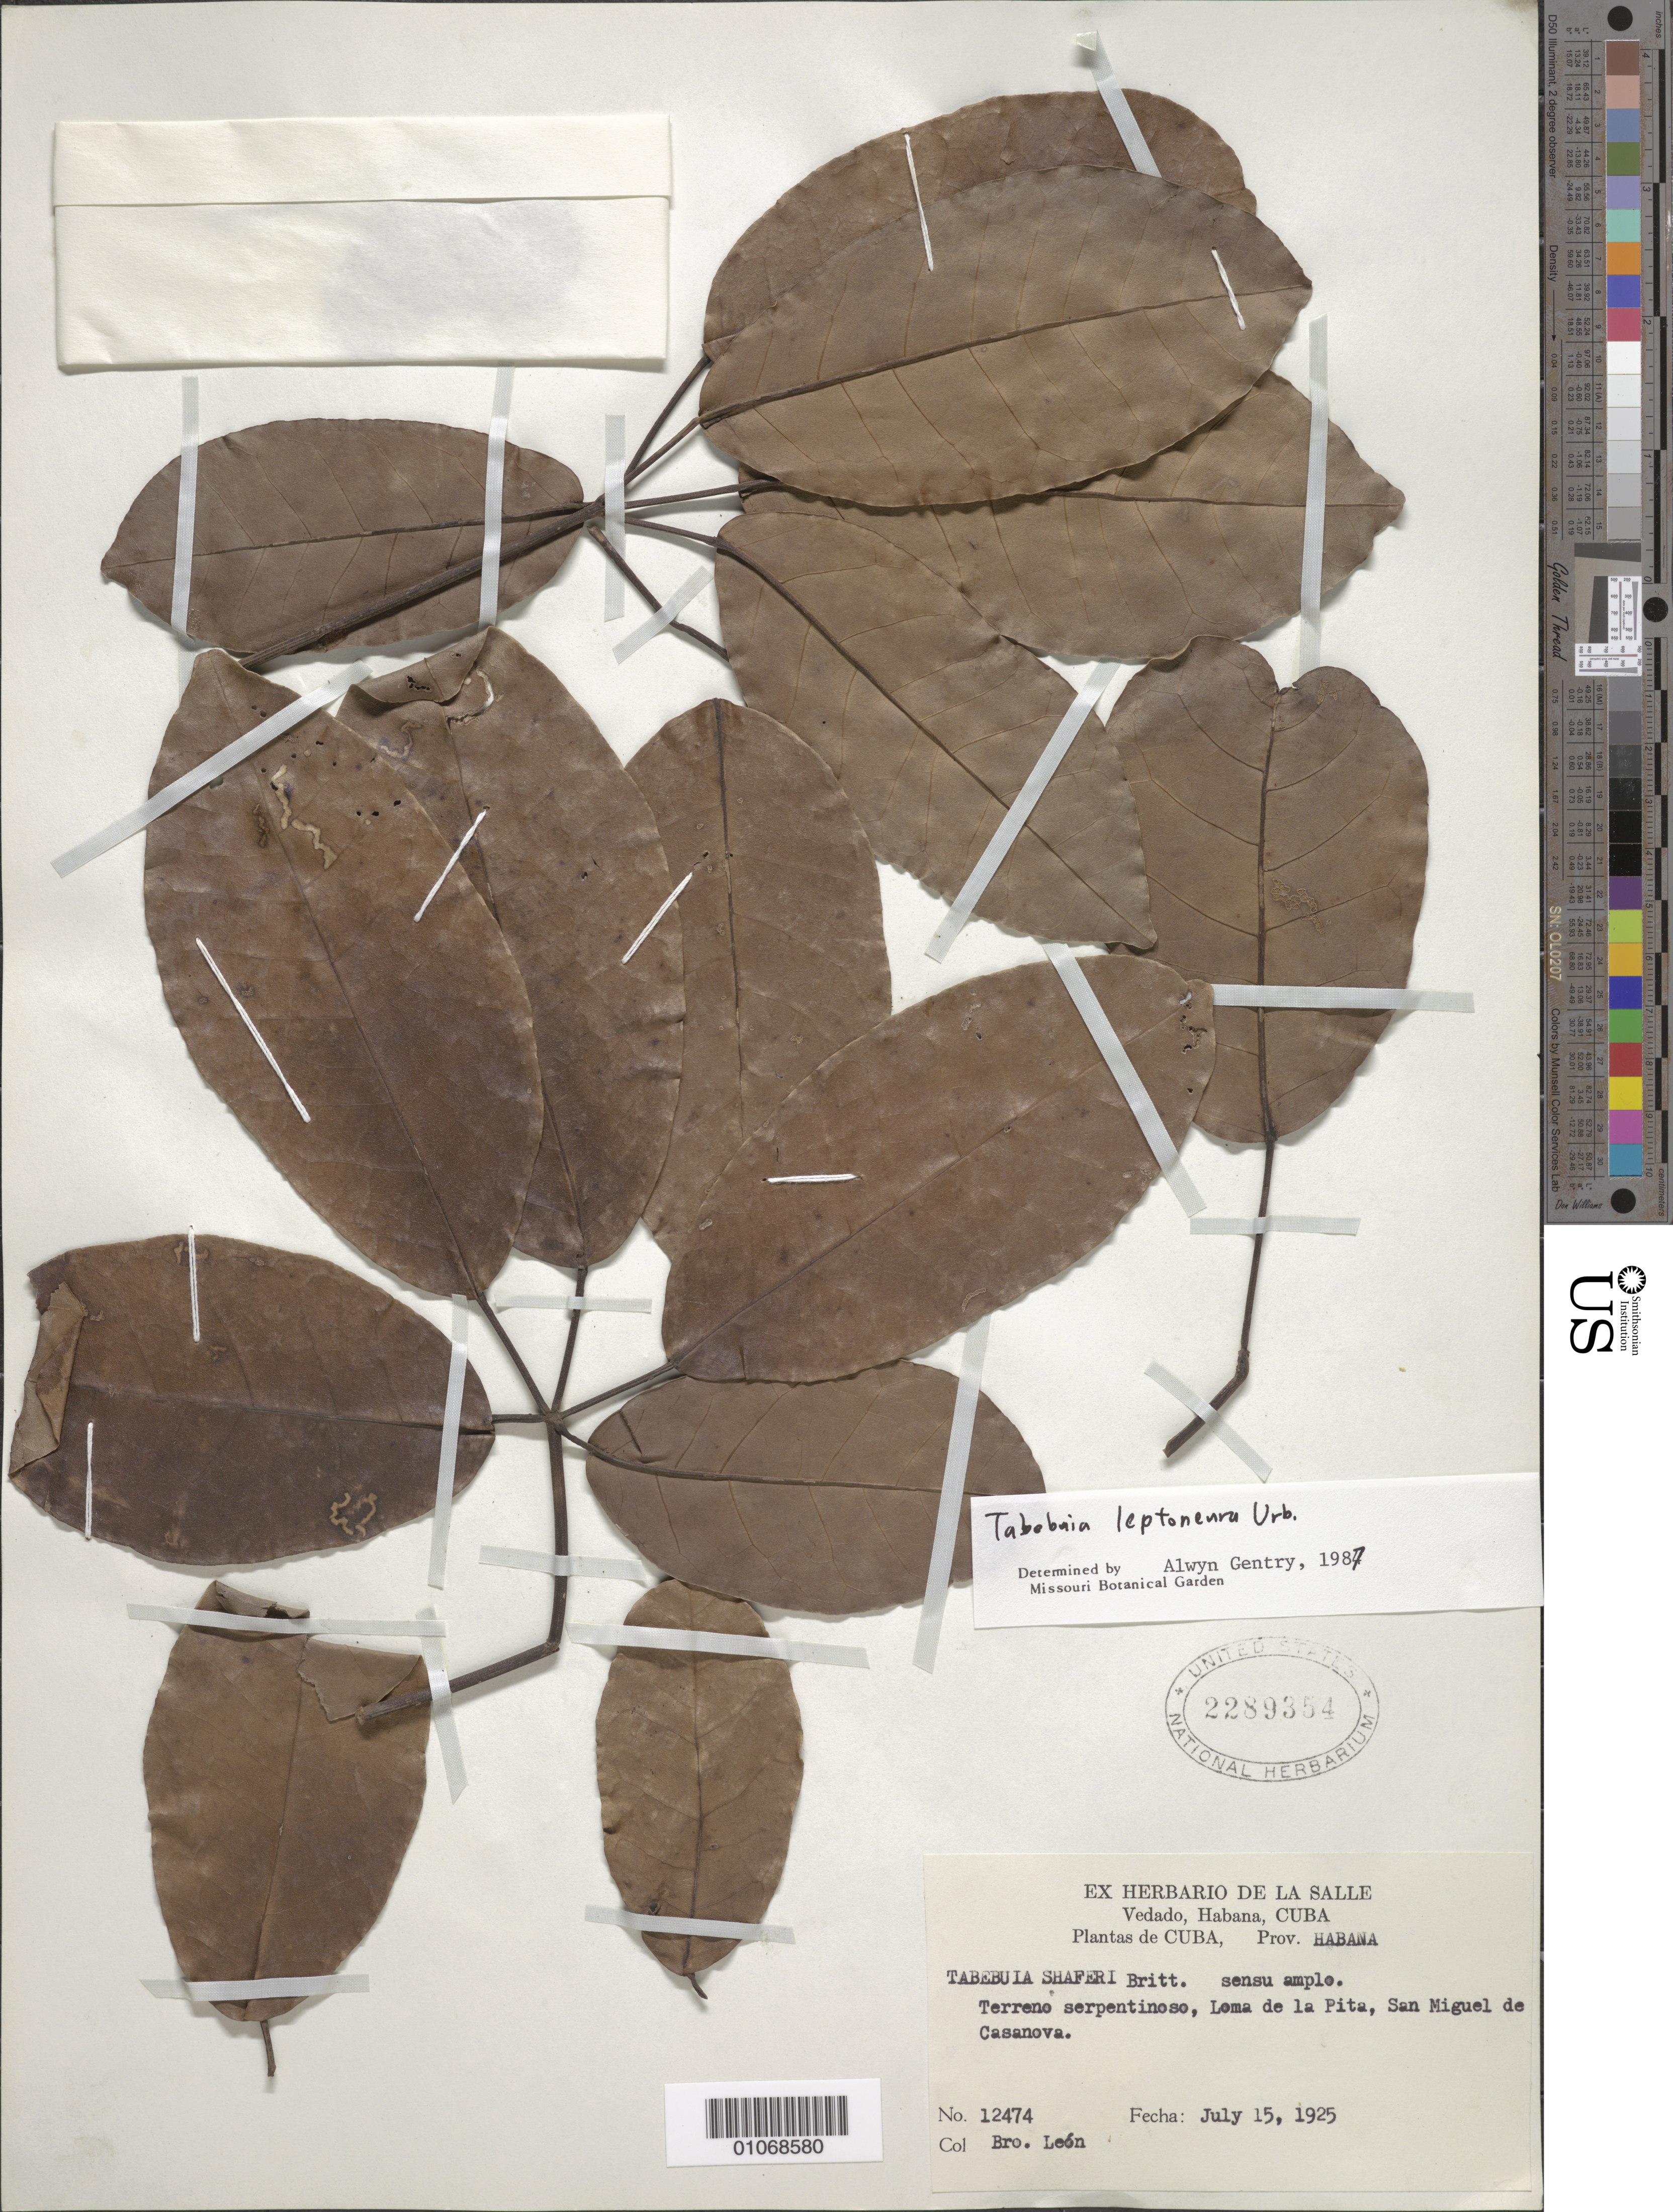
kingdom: Plantae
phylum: Tracheophyta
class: Magnoliopsida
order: Lamiales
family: Bignoniaceae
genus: Tabebuia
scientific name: Tabebuia leptoneura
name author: Urb.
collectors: Bro. León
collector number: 12474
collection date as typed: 15 Jul 1925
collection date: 1925-07-15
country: Cuba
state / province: La Habana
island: Cuba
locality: Serpentine barrens, Loma de la Pita, San Miguel de Casanova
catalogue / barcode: US 2289354